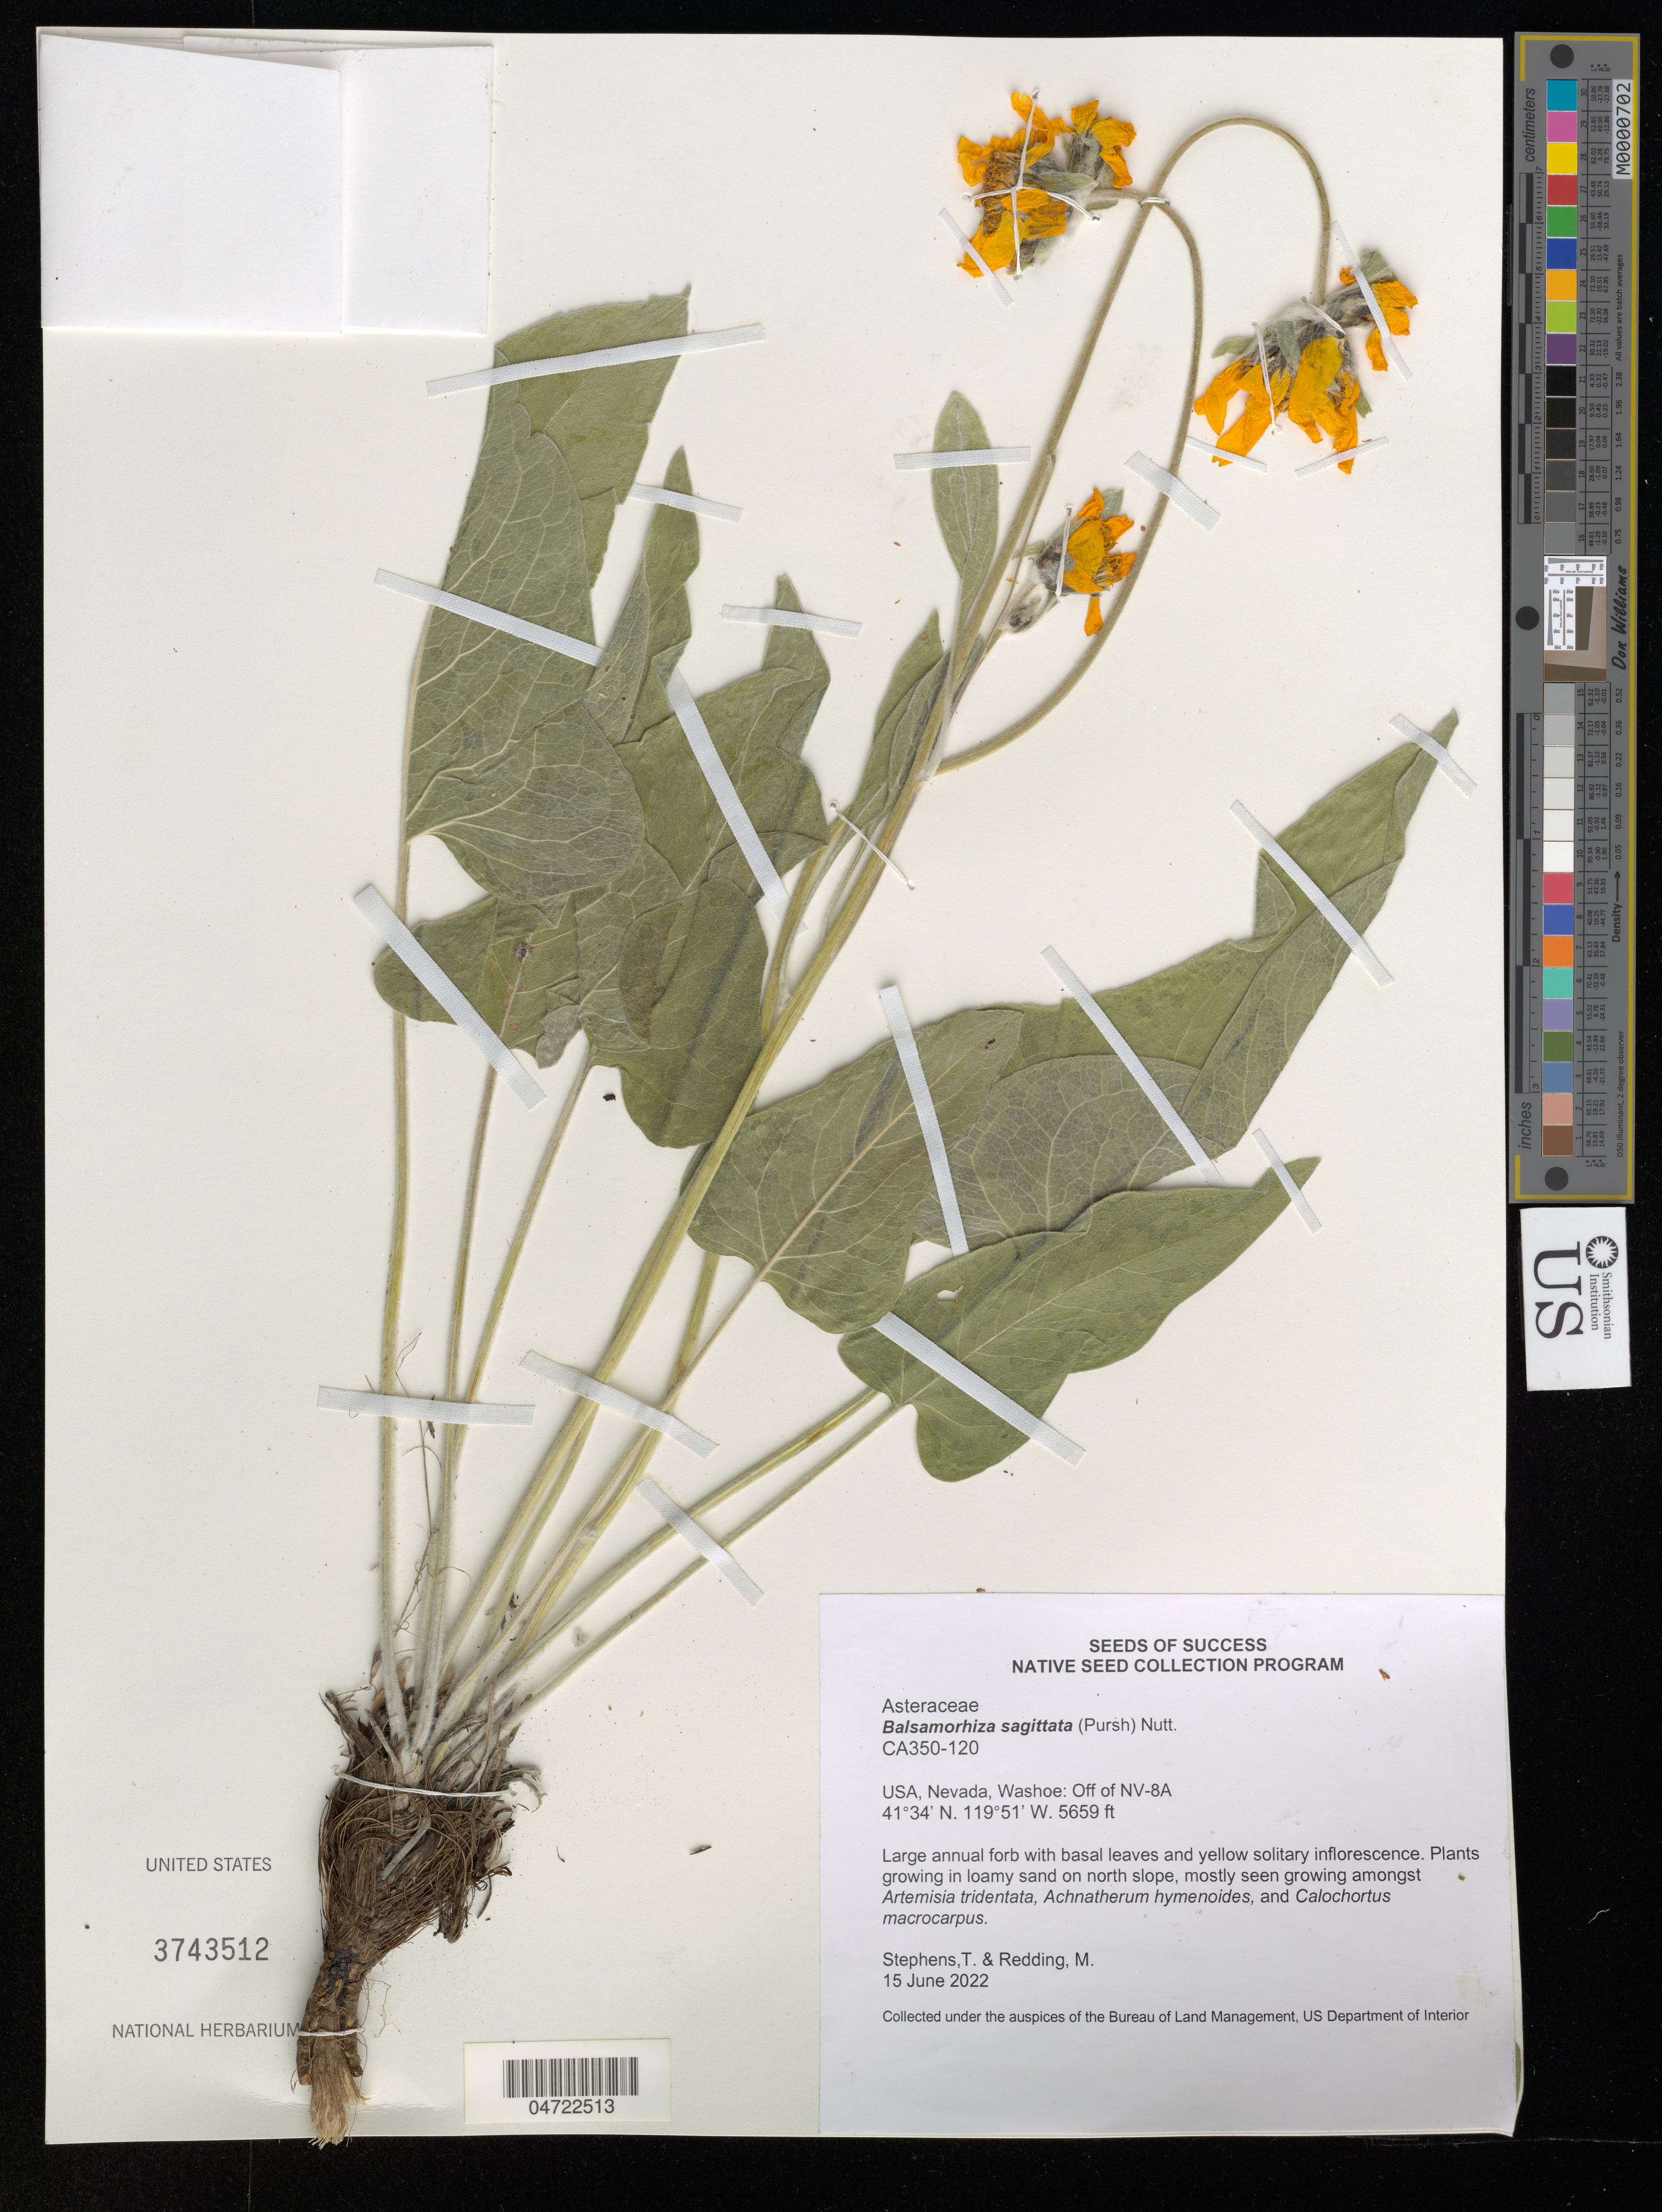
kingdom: Plantae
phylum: Tracheophyta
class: Magnoliopsida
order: Asterales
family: Asteraceae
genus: Balsamorhiza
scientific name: Balsamorhiza sagittata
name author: (Pursh) Nutt.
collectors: T. Stephens & M. Redding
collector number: CA350-120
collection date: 2022-06-15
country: United States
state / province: Nevada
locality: Washoe: Off of NV-8A. On north slope.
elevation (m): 1725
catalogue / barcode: US 3743512